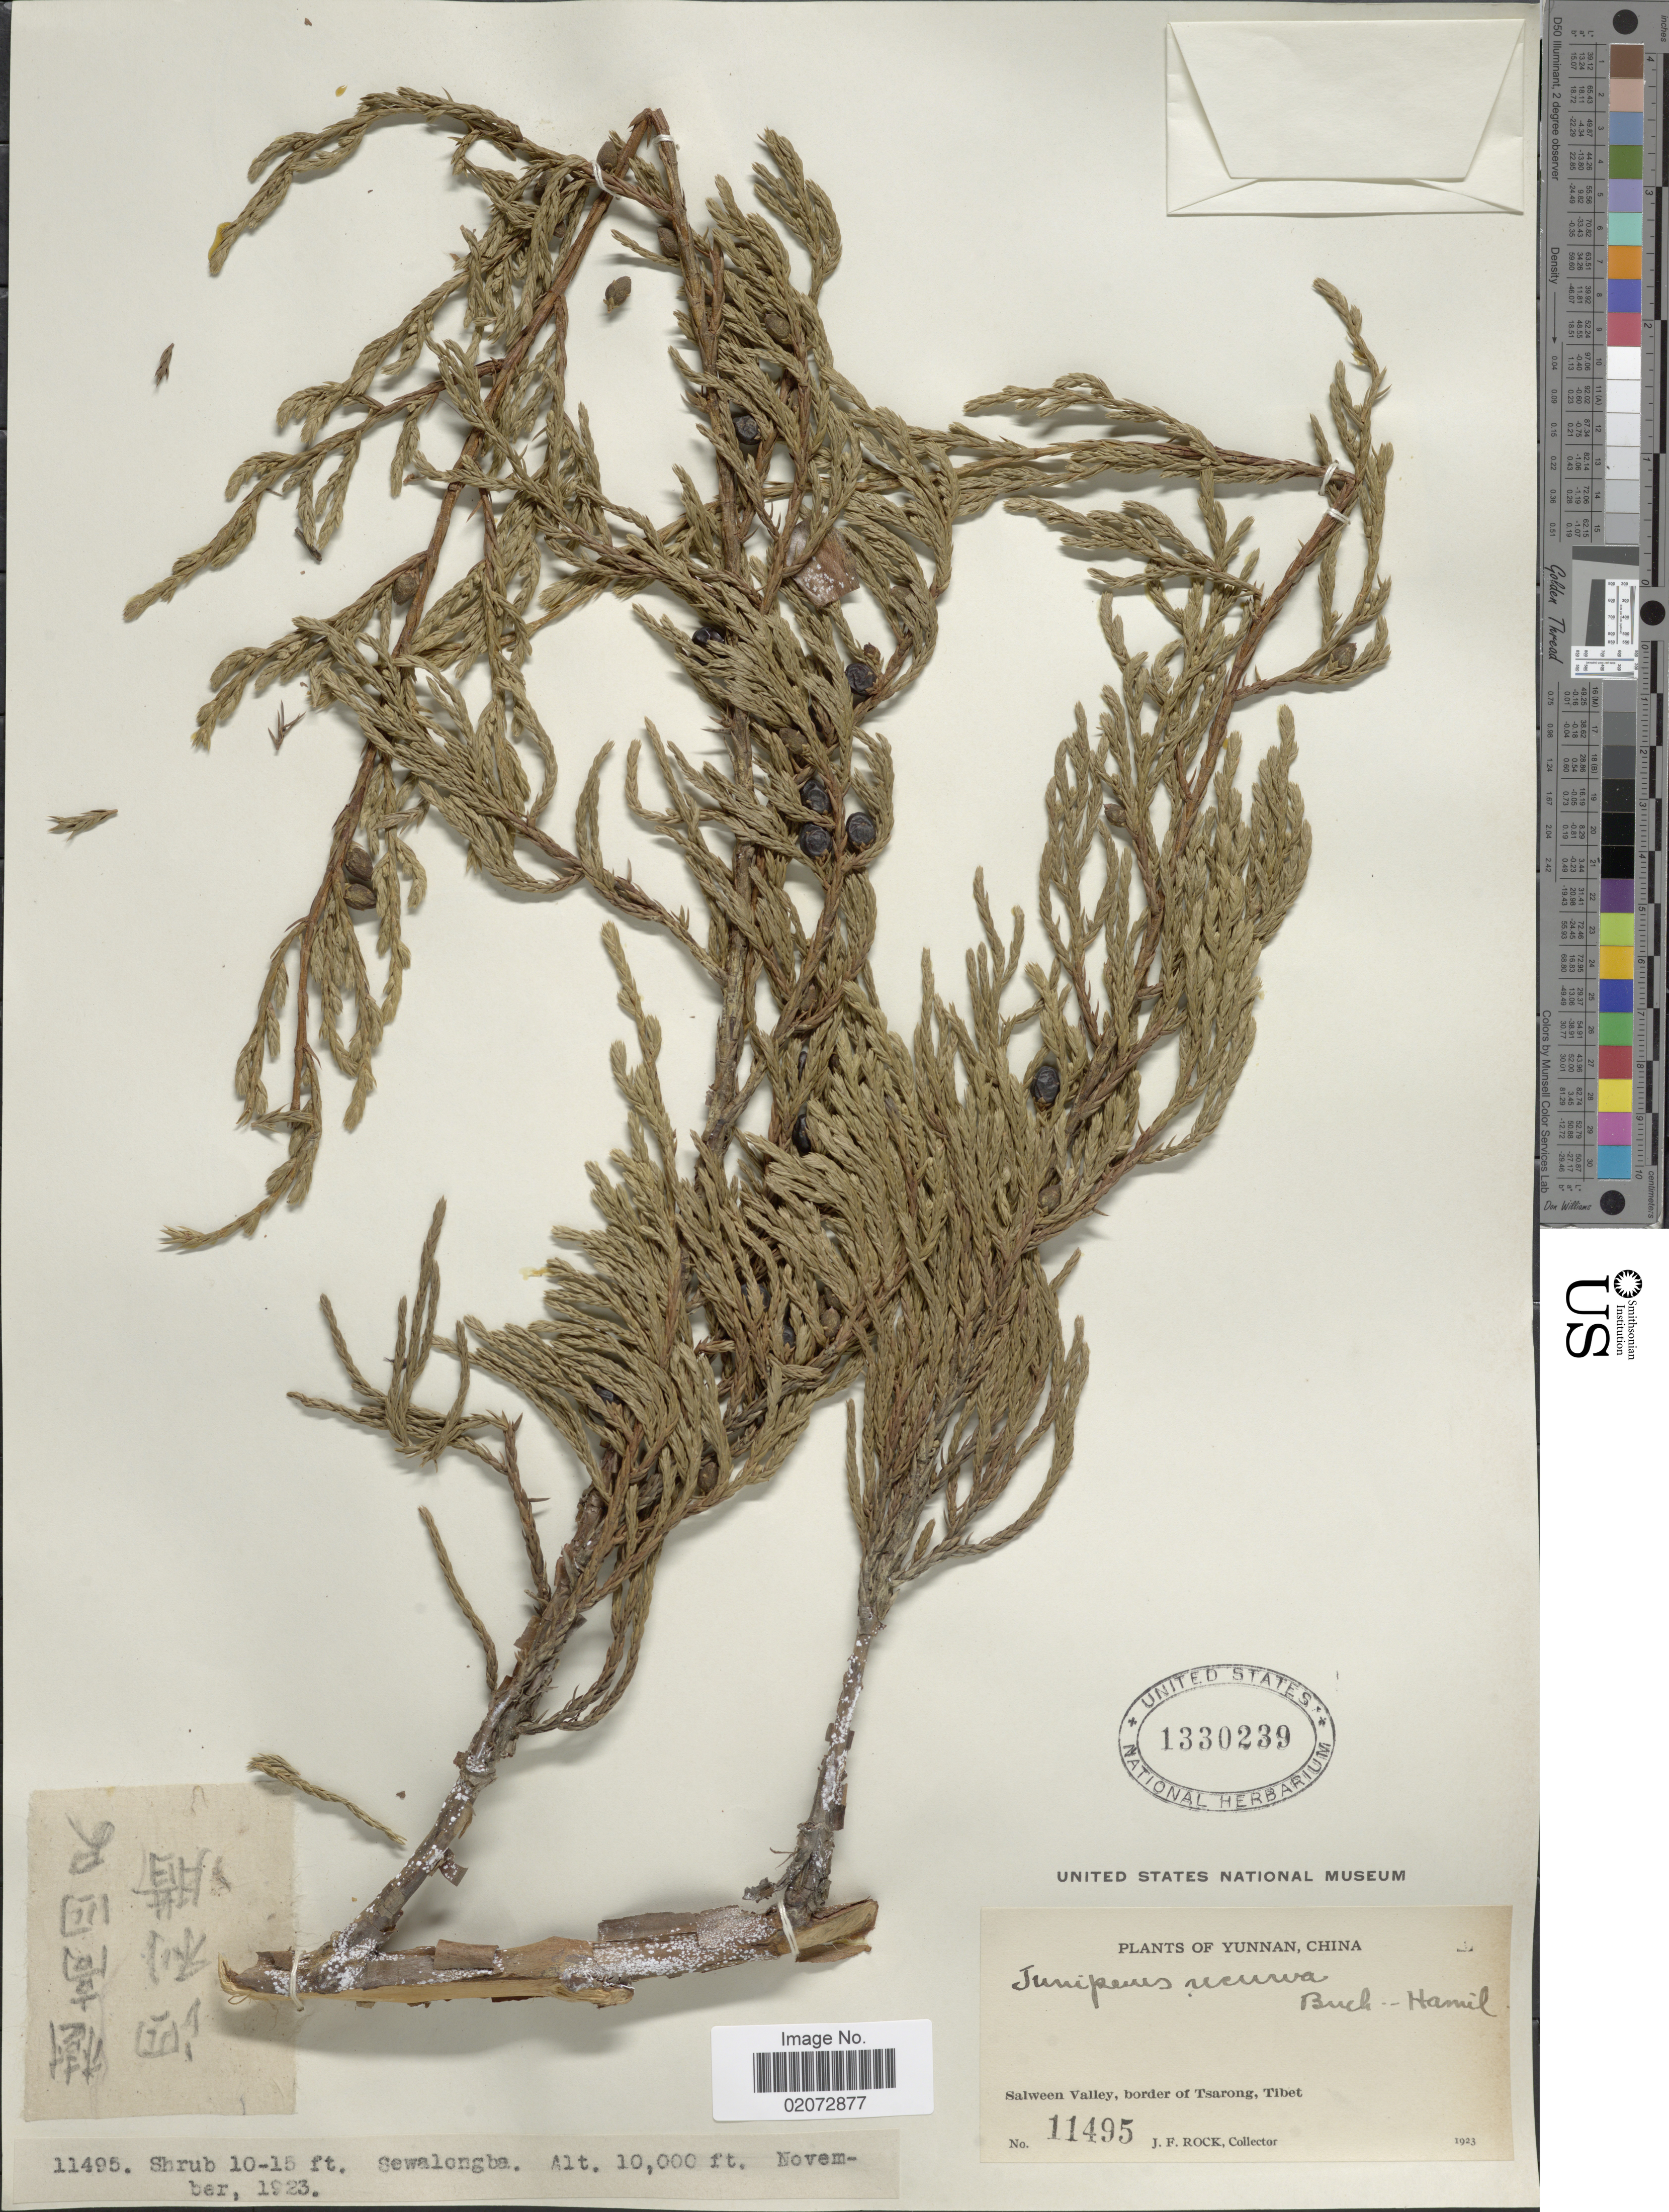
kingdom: Plantae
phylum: Tracheophyta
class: Pinopsida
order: Pinales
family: Cupressaceae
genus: Juniperus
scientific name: Juniperus recurva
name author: Buch.-Ham. ex D. Don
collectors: J. Rock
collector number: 11495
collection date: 1923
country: China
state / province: Yunnan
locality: Salween Valley, border of Tsarong, Tibet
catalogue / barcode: US 1330239